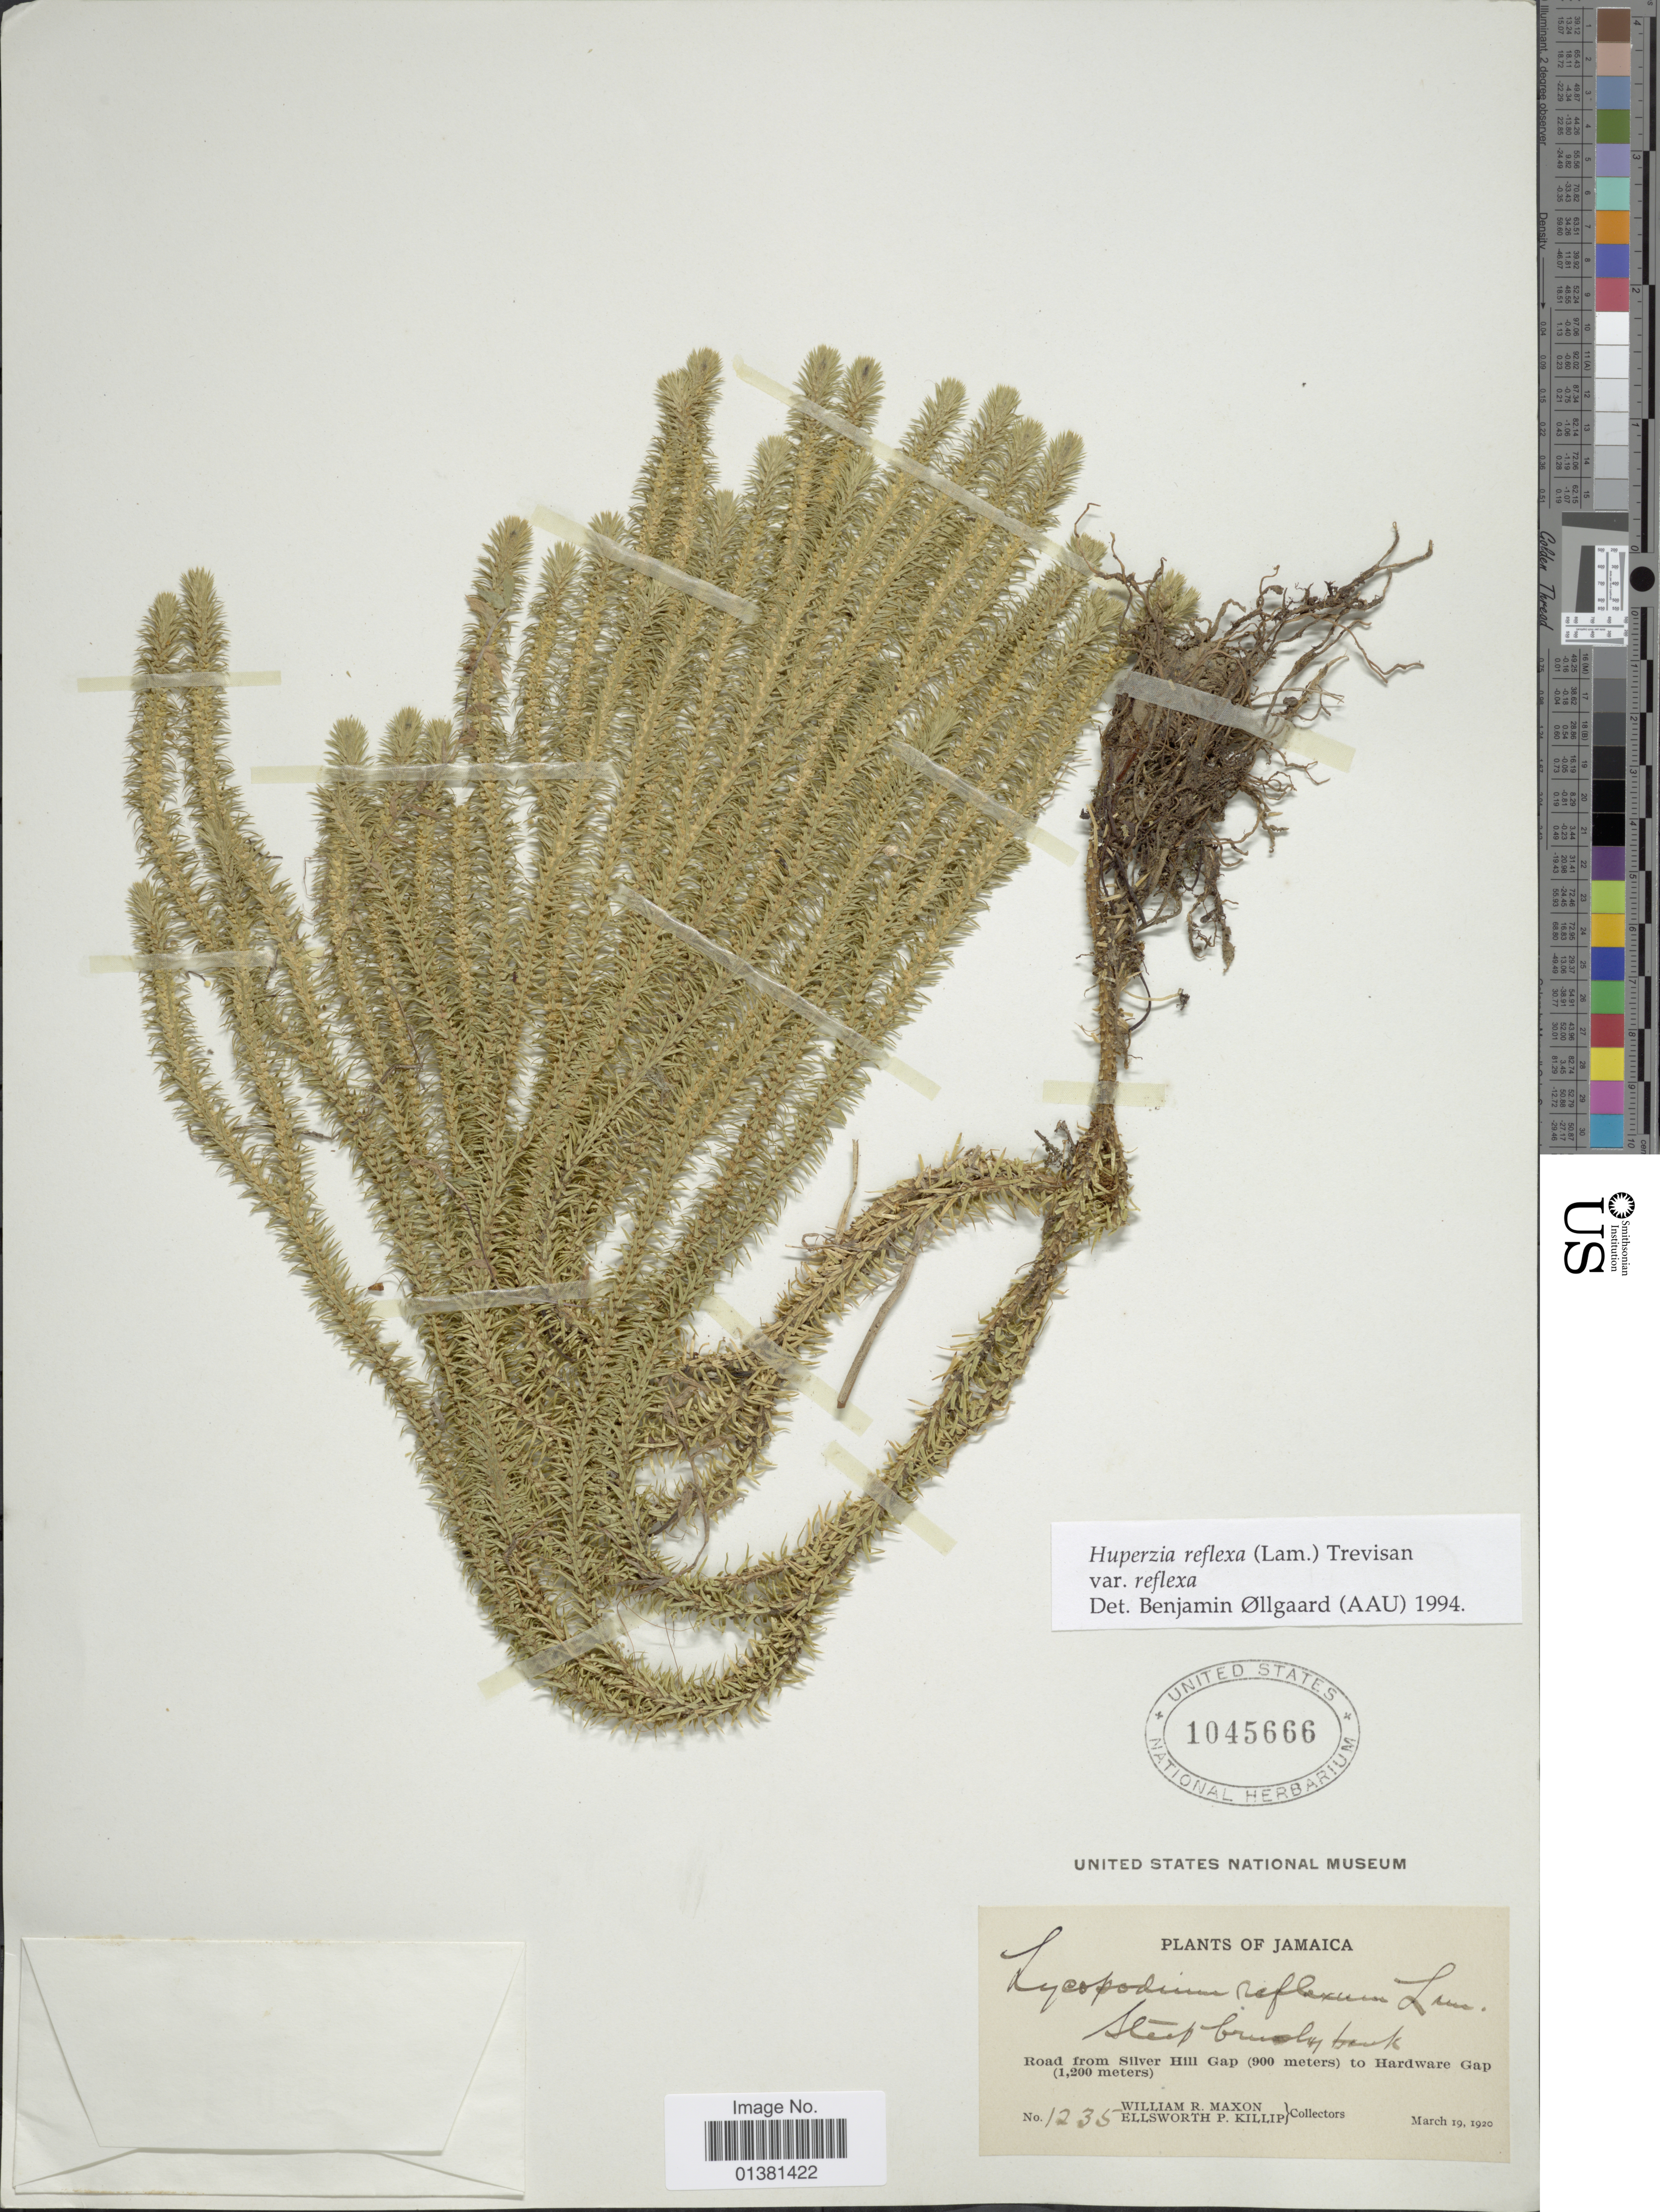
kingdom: Plantae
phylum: Tracheophyta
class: Lycopodiopsida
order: Lycopodiales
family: Lycopodiaceae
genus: Phlegmariurus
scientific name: Phlegmariurus reflexus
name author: (Lam.) B. Øllg.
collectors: W. R. Maxon & E. P. Killip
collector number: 1235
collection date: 1920-03-19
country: Jamaica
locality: Road from Silve Hill Gap to Hardware Gap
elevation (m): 900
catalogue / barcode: US 1045666